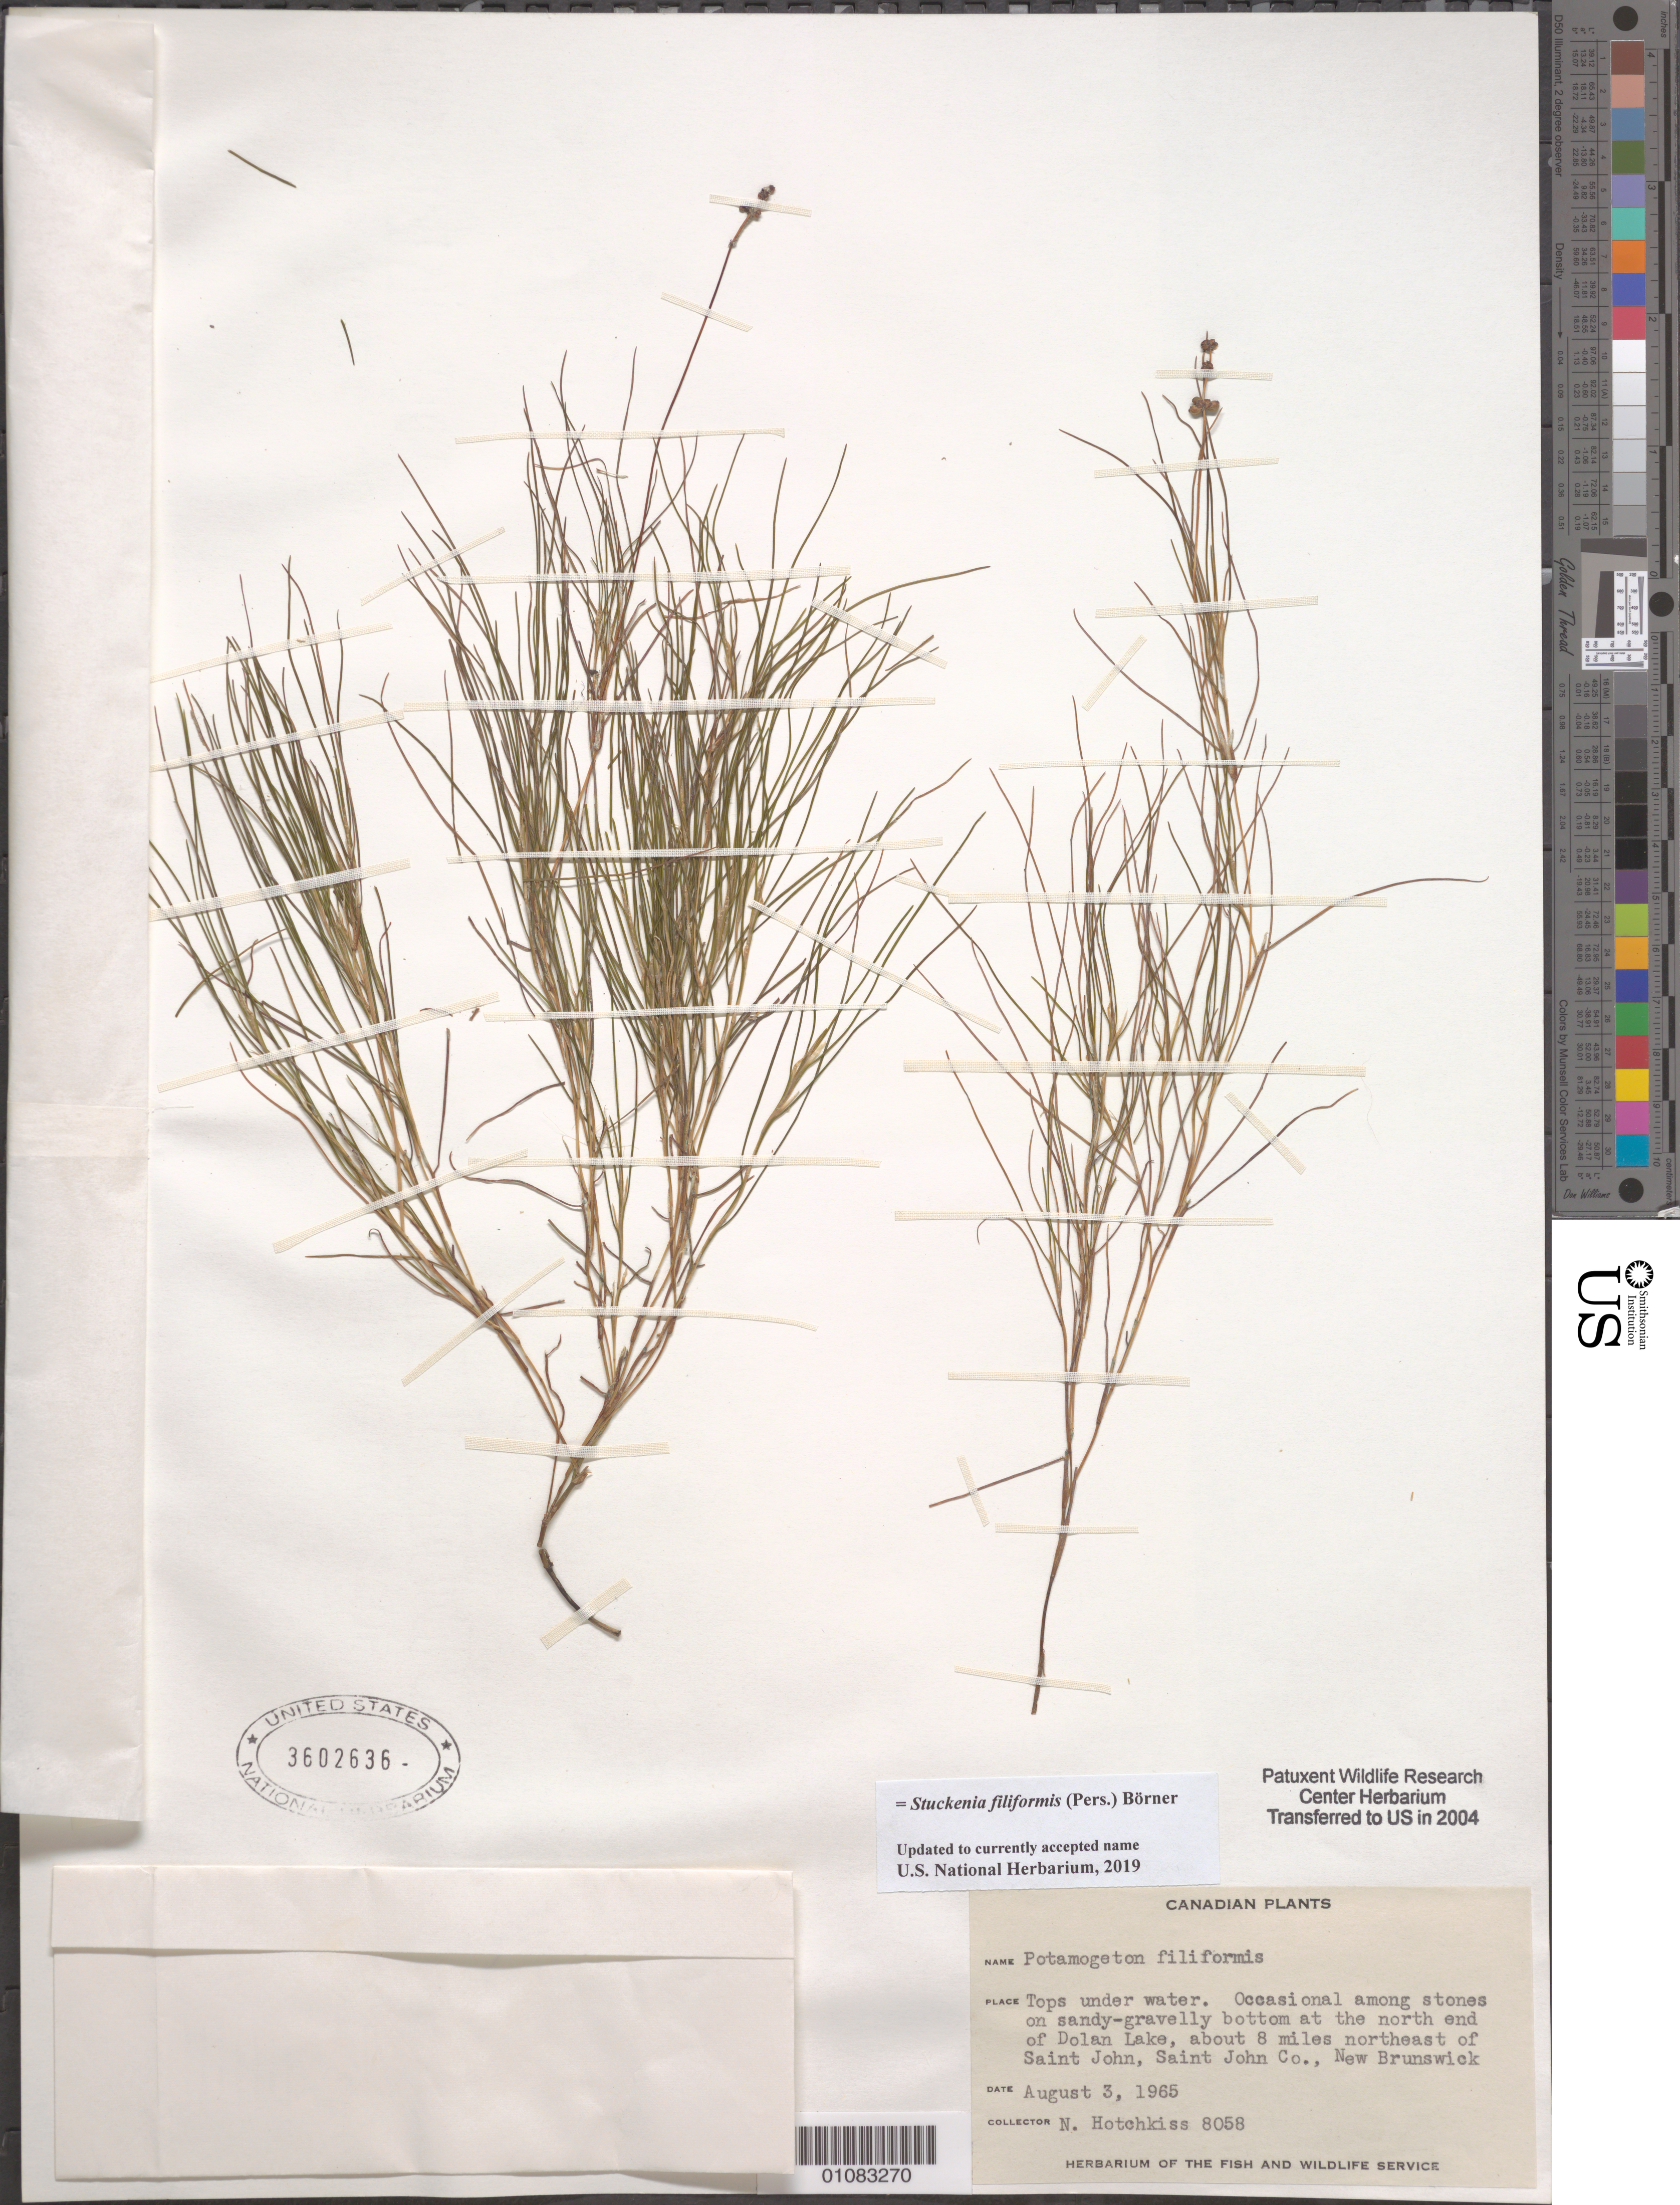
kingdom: Plantae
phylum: Tracheophyta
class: Liliopsida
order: Alismatales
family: Potamogetonaceae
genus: Stuckenia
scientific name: Stuckenia filiformis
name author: (Pers.) Börner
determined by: Strong, Mark T., (BOT), Smithsonian Institution - National Museum of Natural History (UNITED STATES)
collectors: N. Hotchkiss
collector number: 8058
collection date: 1965-08-03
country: Canada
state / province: New Brunswick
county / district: Saint John County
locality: about 8 mi. NE of Saint John, Dolan Lake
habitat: Occasional among stones on sandy- gravelly bottom at north end of lake.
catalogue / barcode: US 3602636